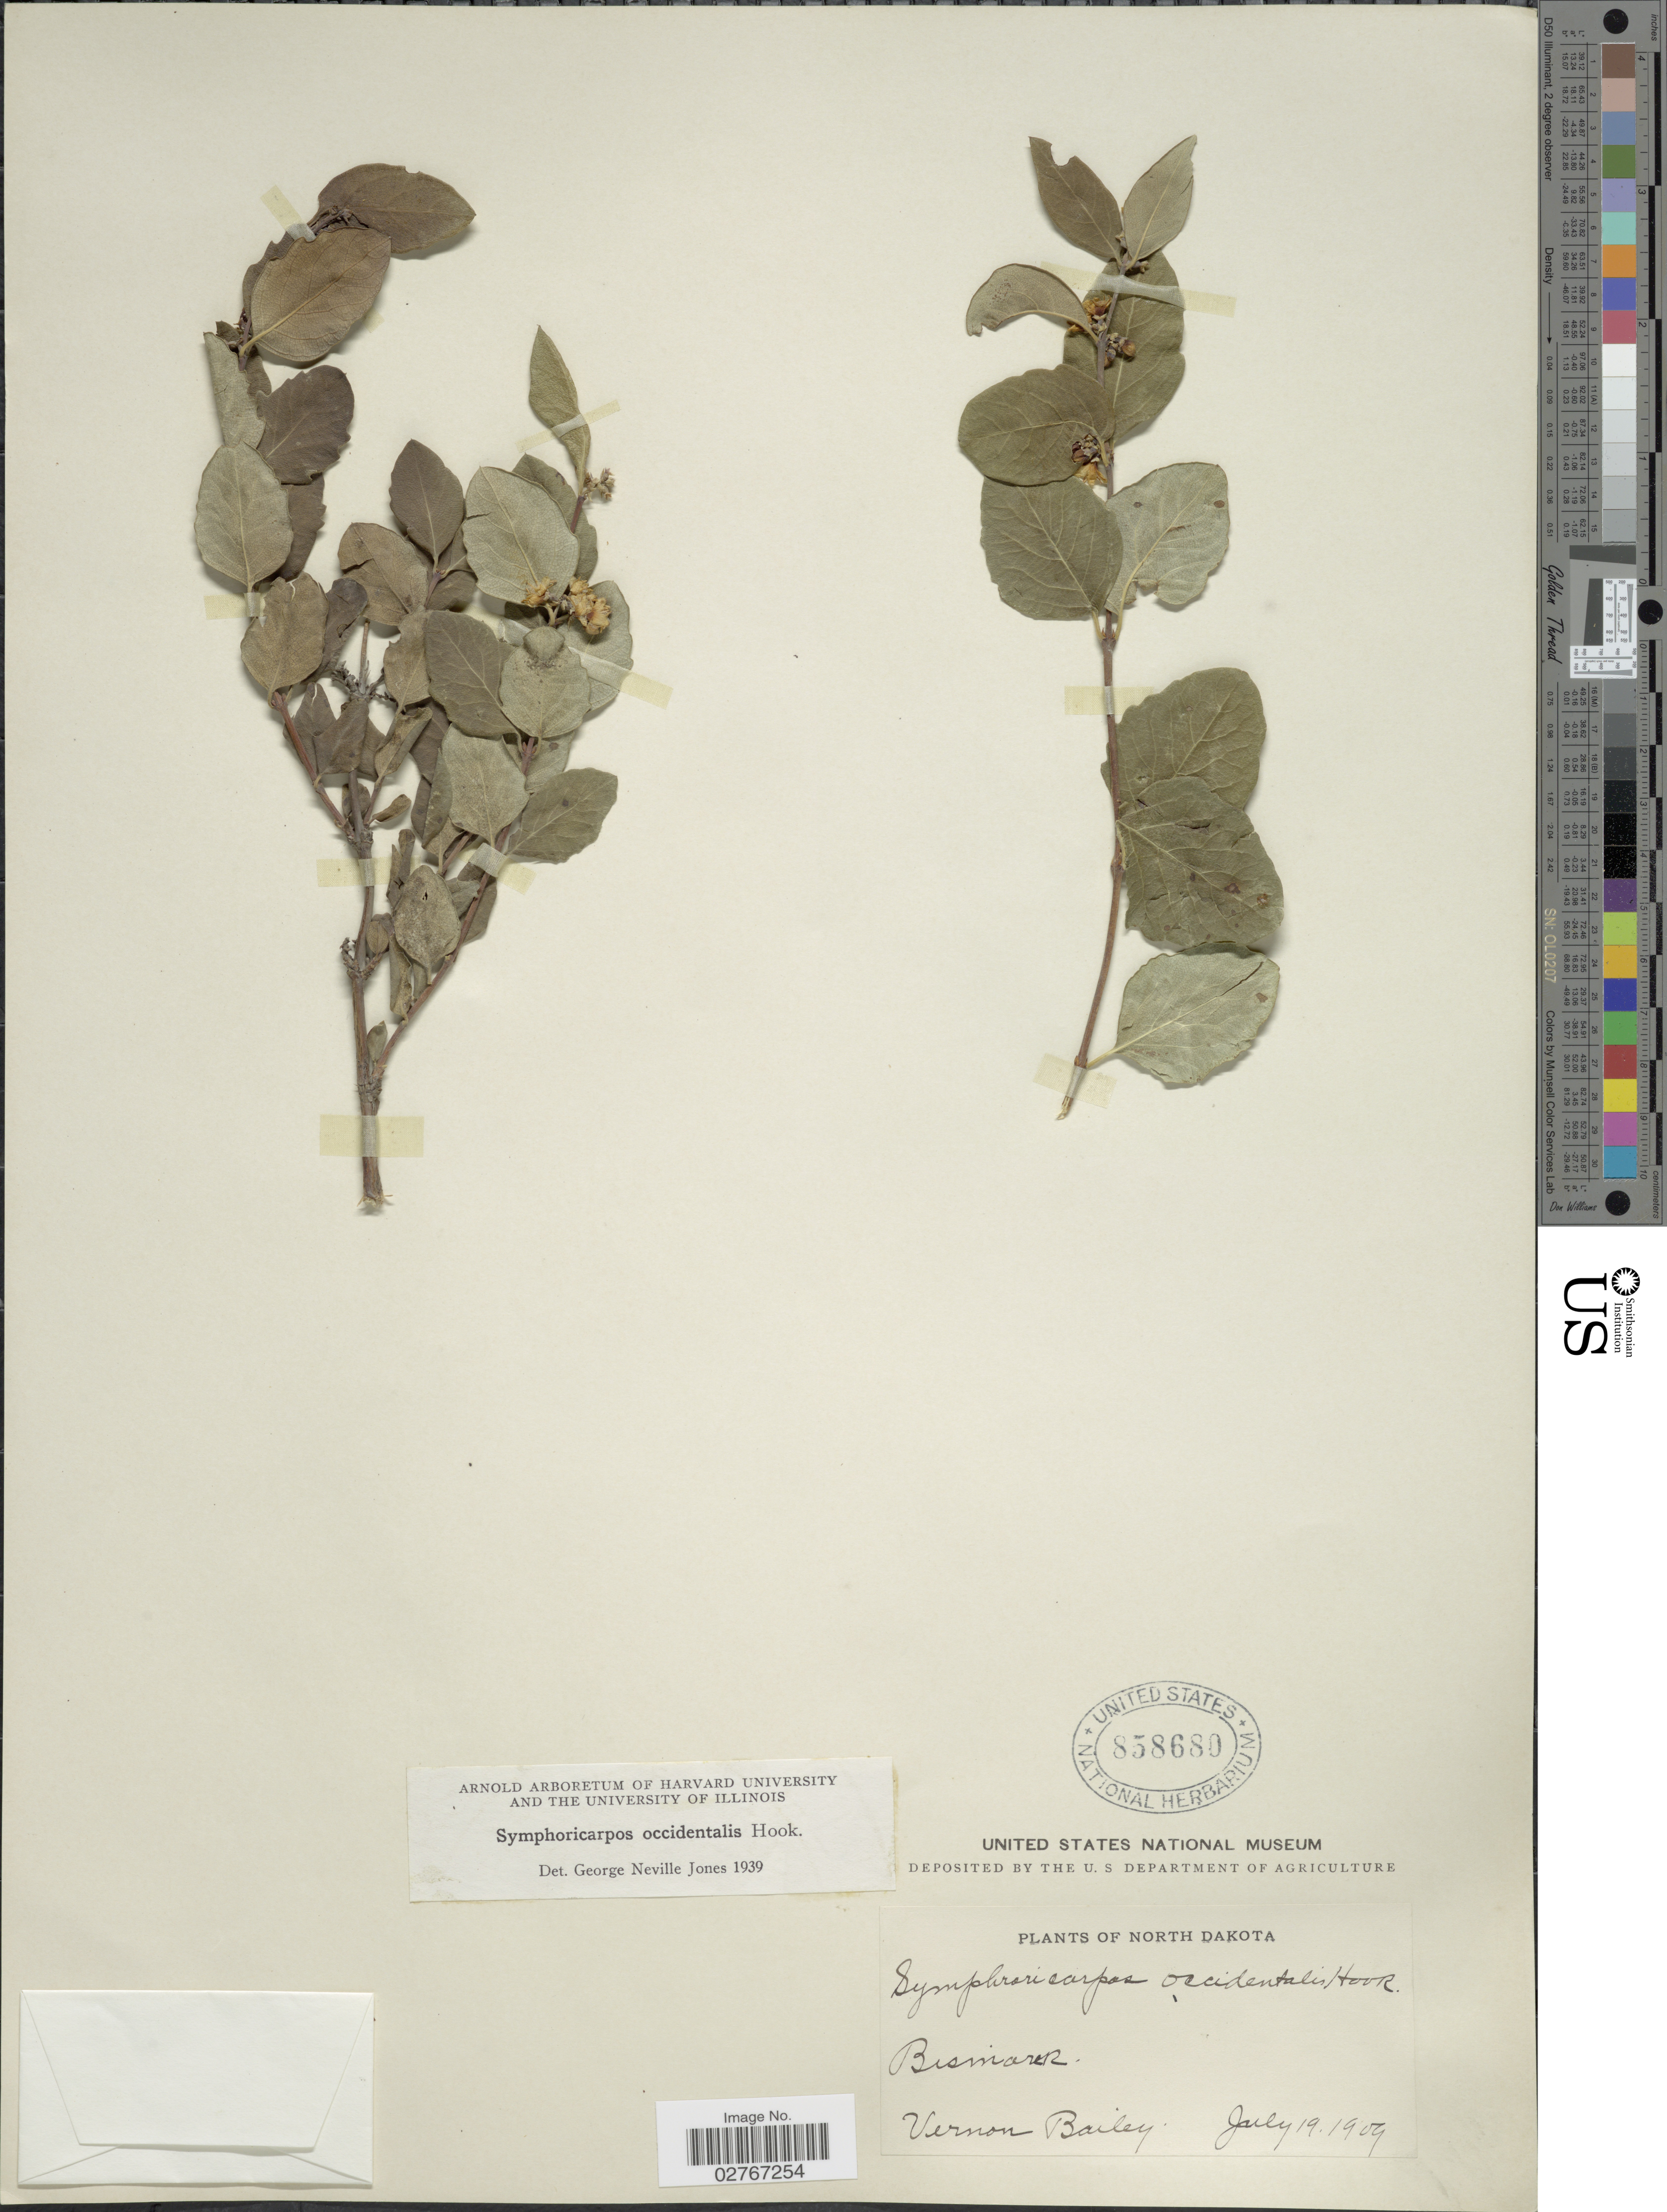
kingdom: Plantae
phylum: Tracheophyta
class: Magnoliopsida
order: Dipsacales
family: Caprifoliaceae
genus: Symphoricarpos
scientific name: Symphoricarpos occidentalis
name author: (R. Br.) Hook.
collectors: V. O. Bailey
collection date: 1909-07-19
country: United States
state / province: North Dakota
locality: Bismarck.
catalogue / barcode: US 858680